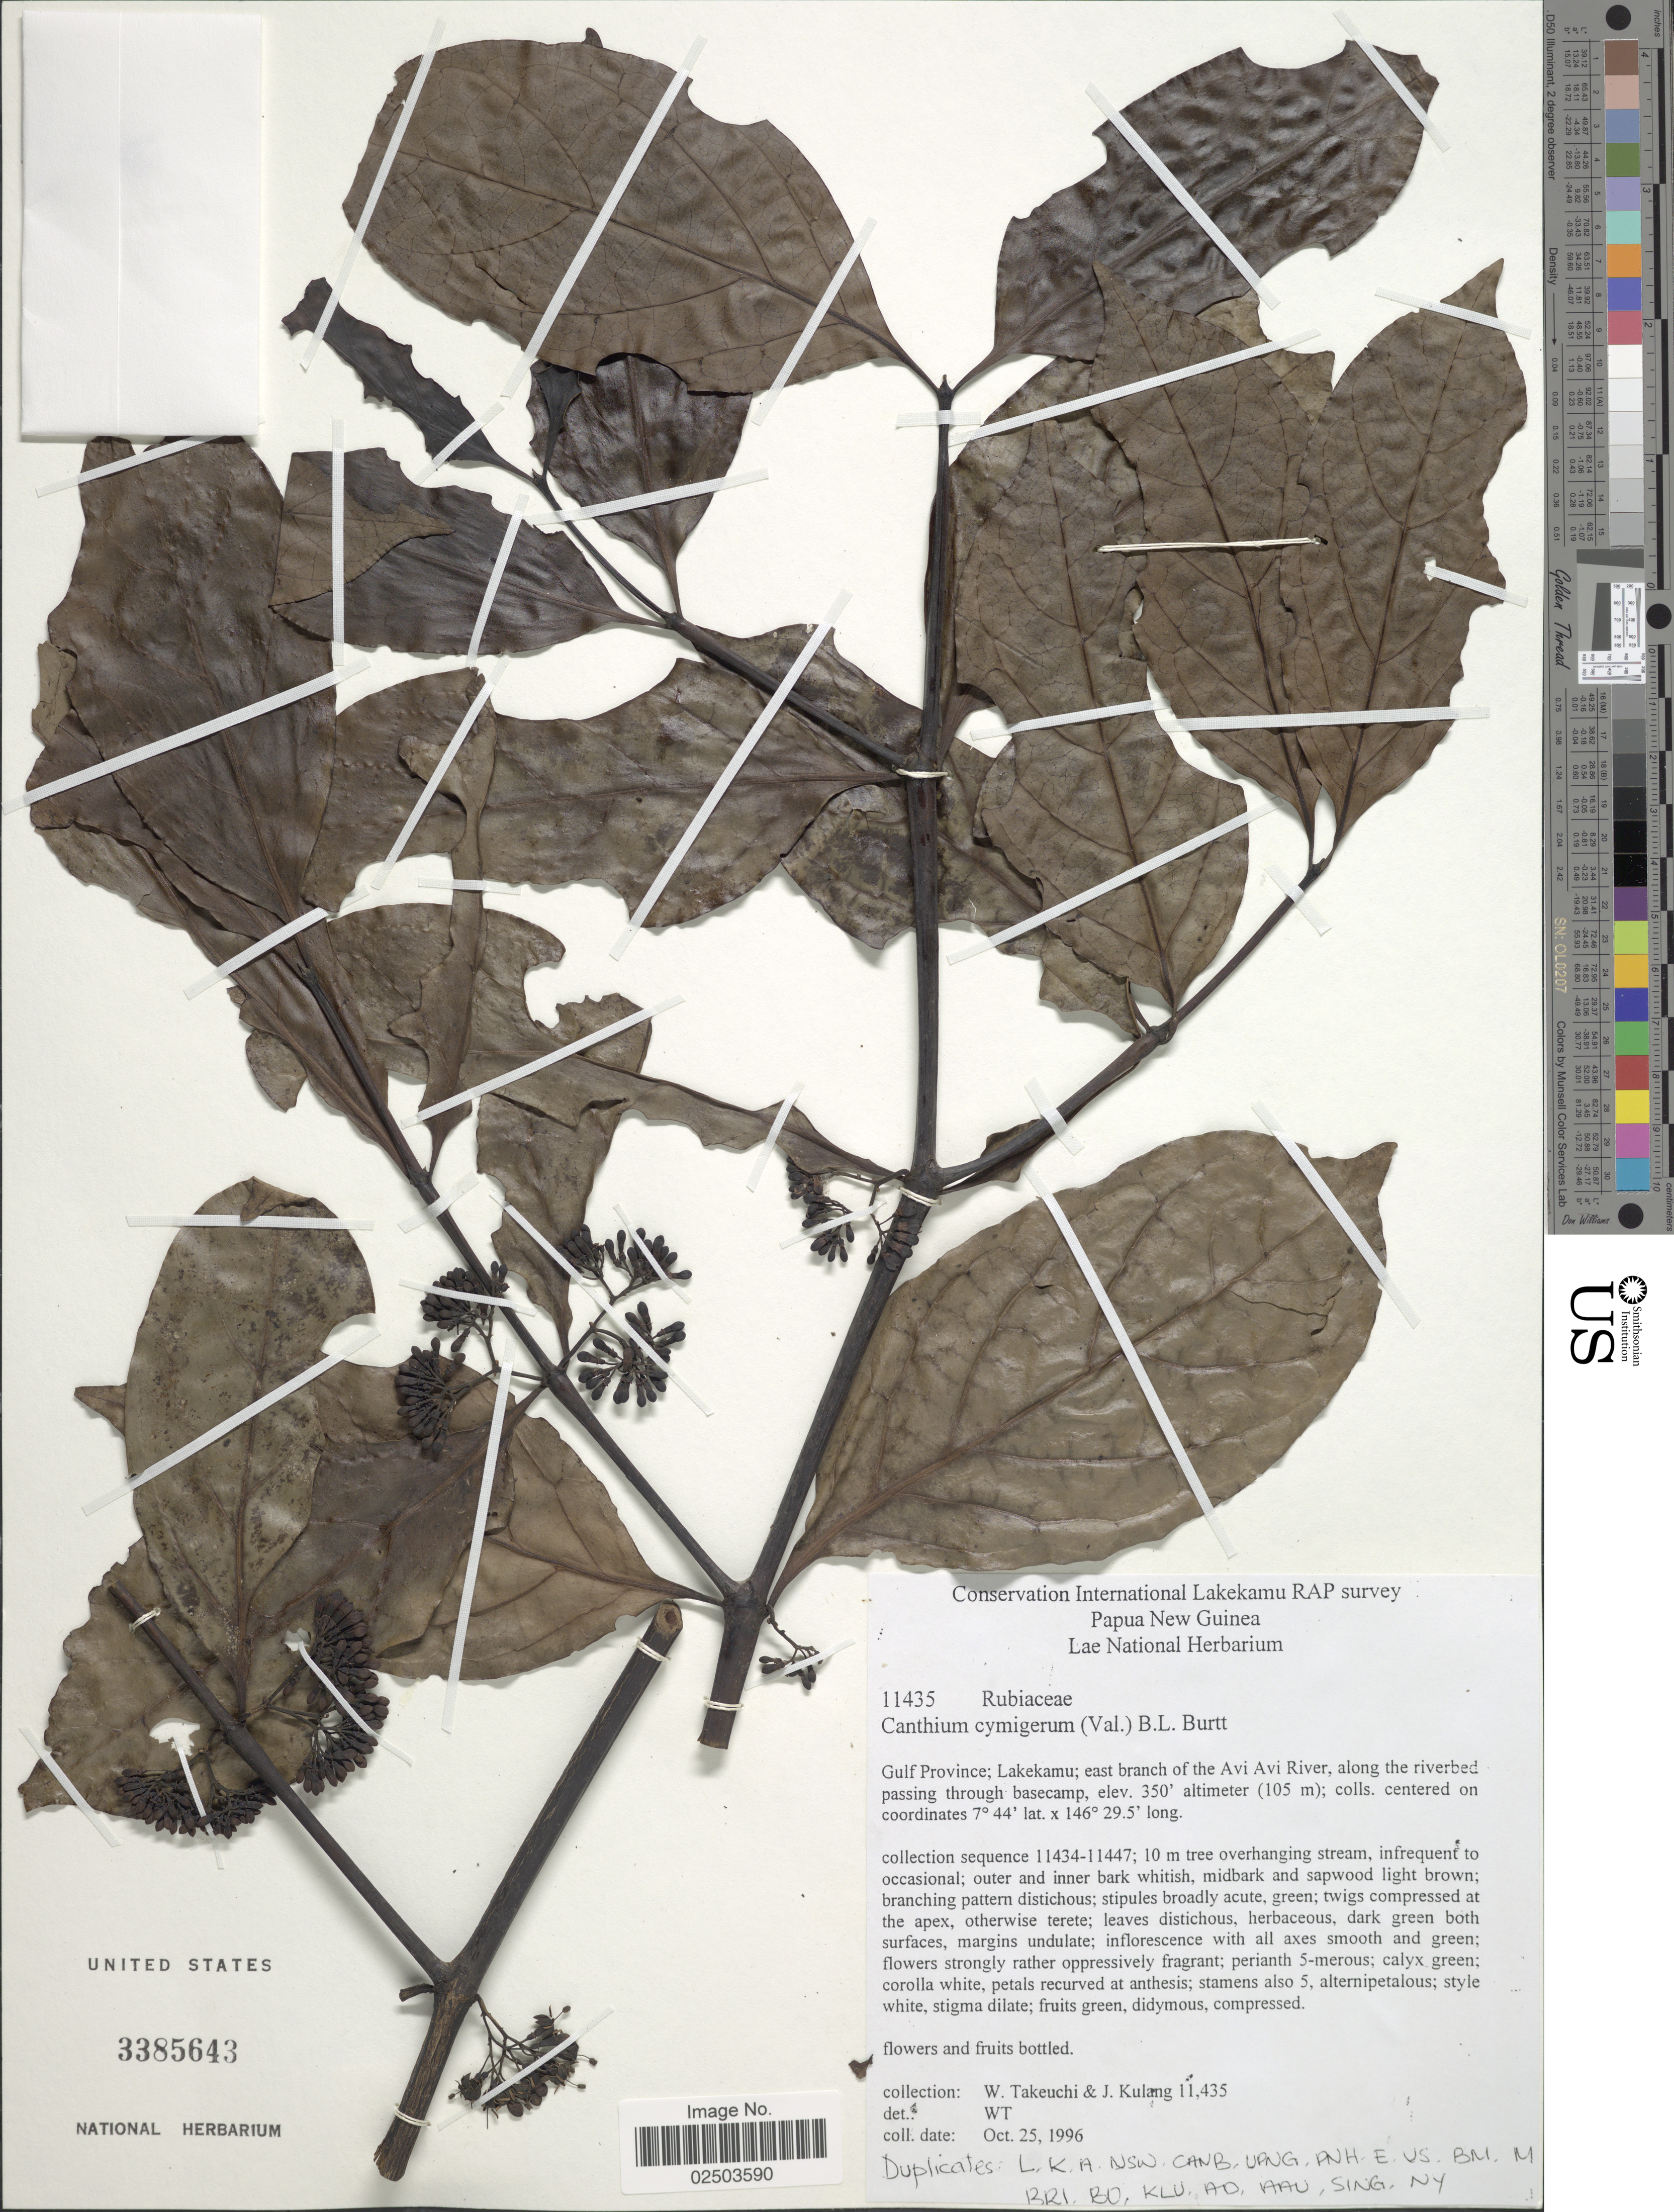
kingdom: Plantae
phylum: Tracheophyta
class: Magnoliopsida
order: Gentianales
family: Rubiaceae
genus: Psydrax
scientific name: Psydrax cymigera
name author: (Valeton) S. T. Reynolds & R.J.F. Hend.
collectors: W. Takeuchi & J. Kulang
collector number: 11435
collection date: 1996-10-25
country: Papua New Guinea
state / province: Gulf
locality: Gulf Province: Lakekamu; east branch of the Avi Avi River, along the riverbed passing through base camp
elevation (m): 107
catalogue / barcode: US 3385643